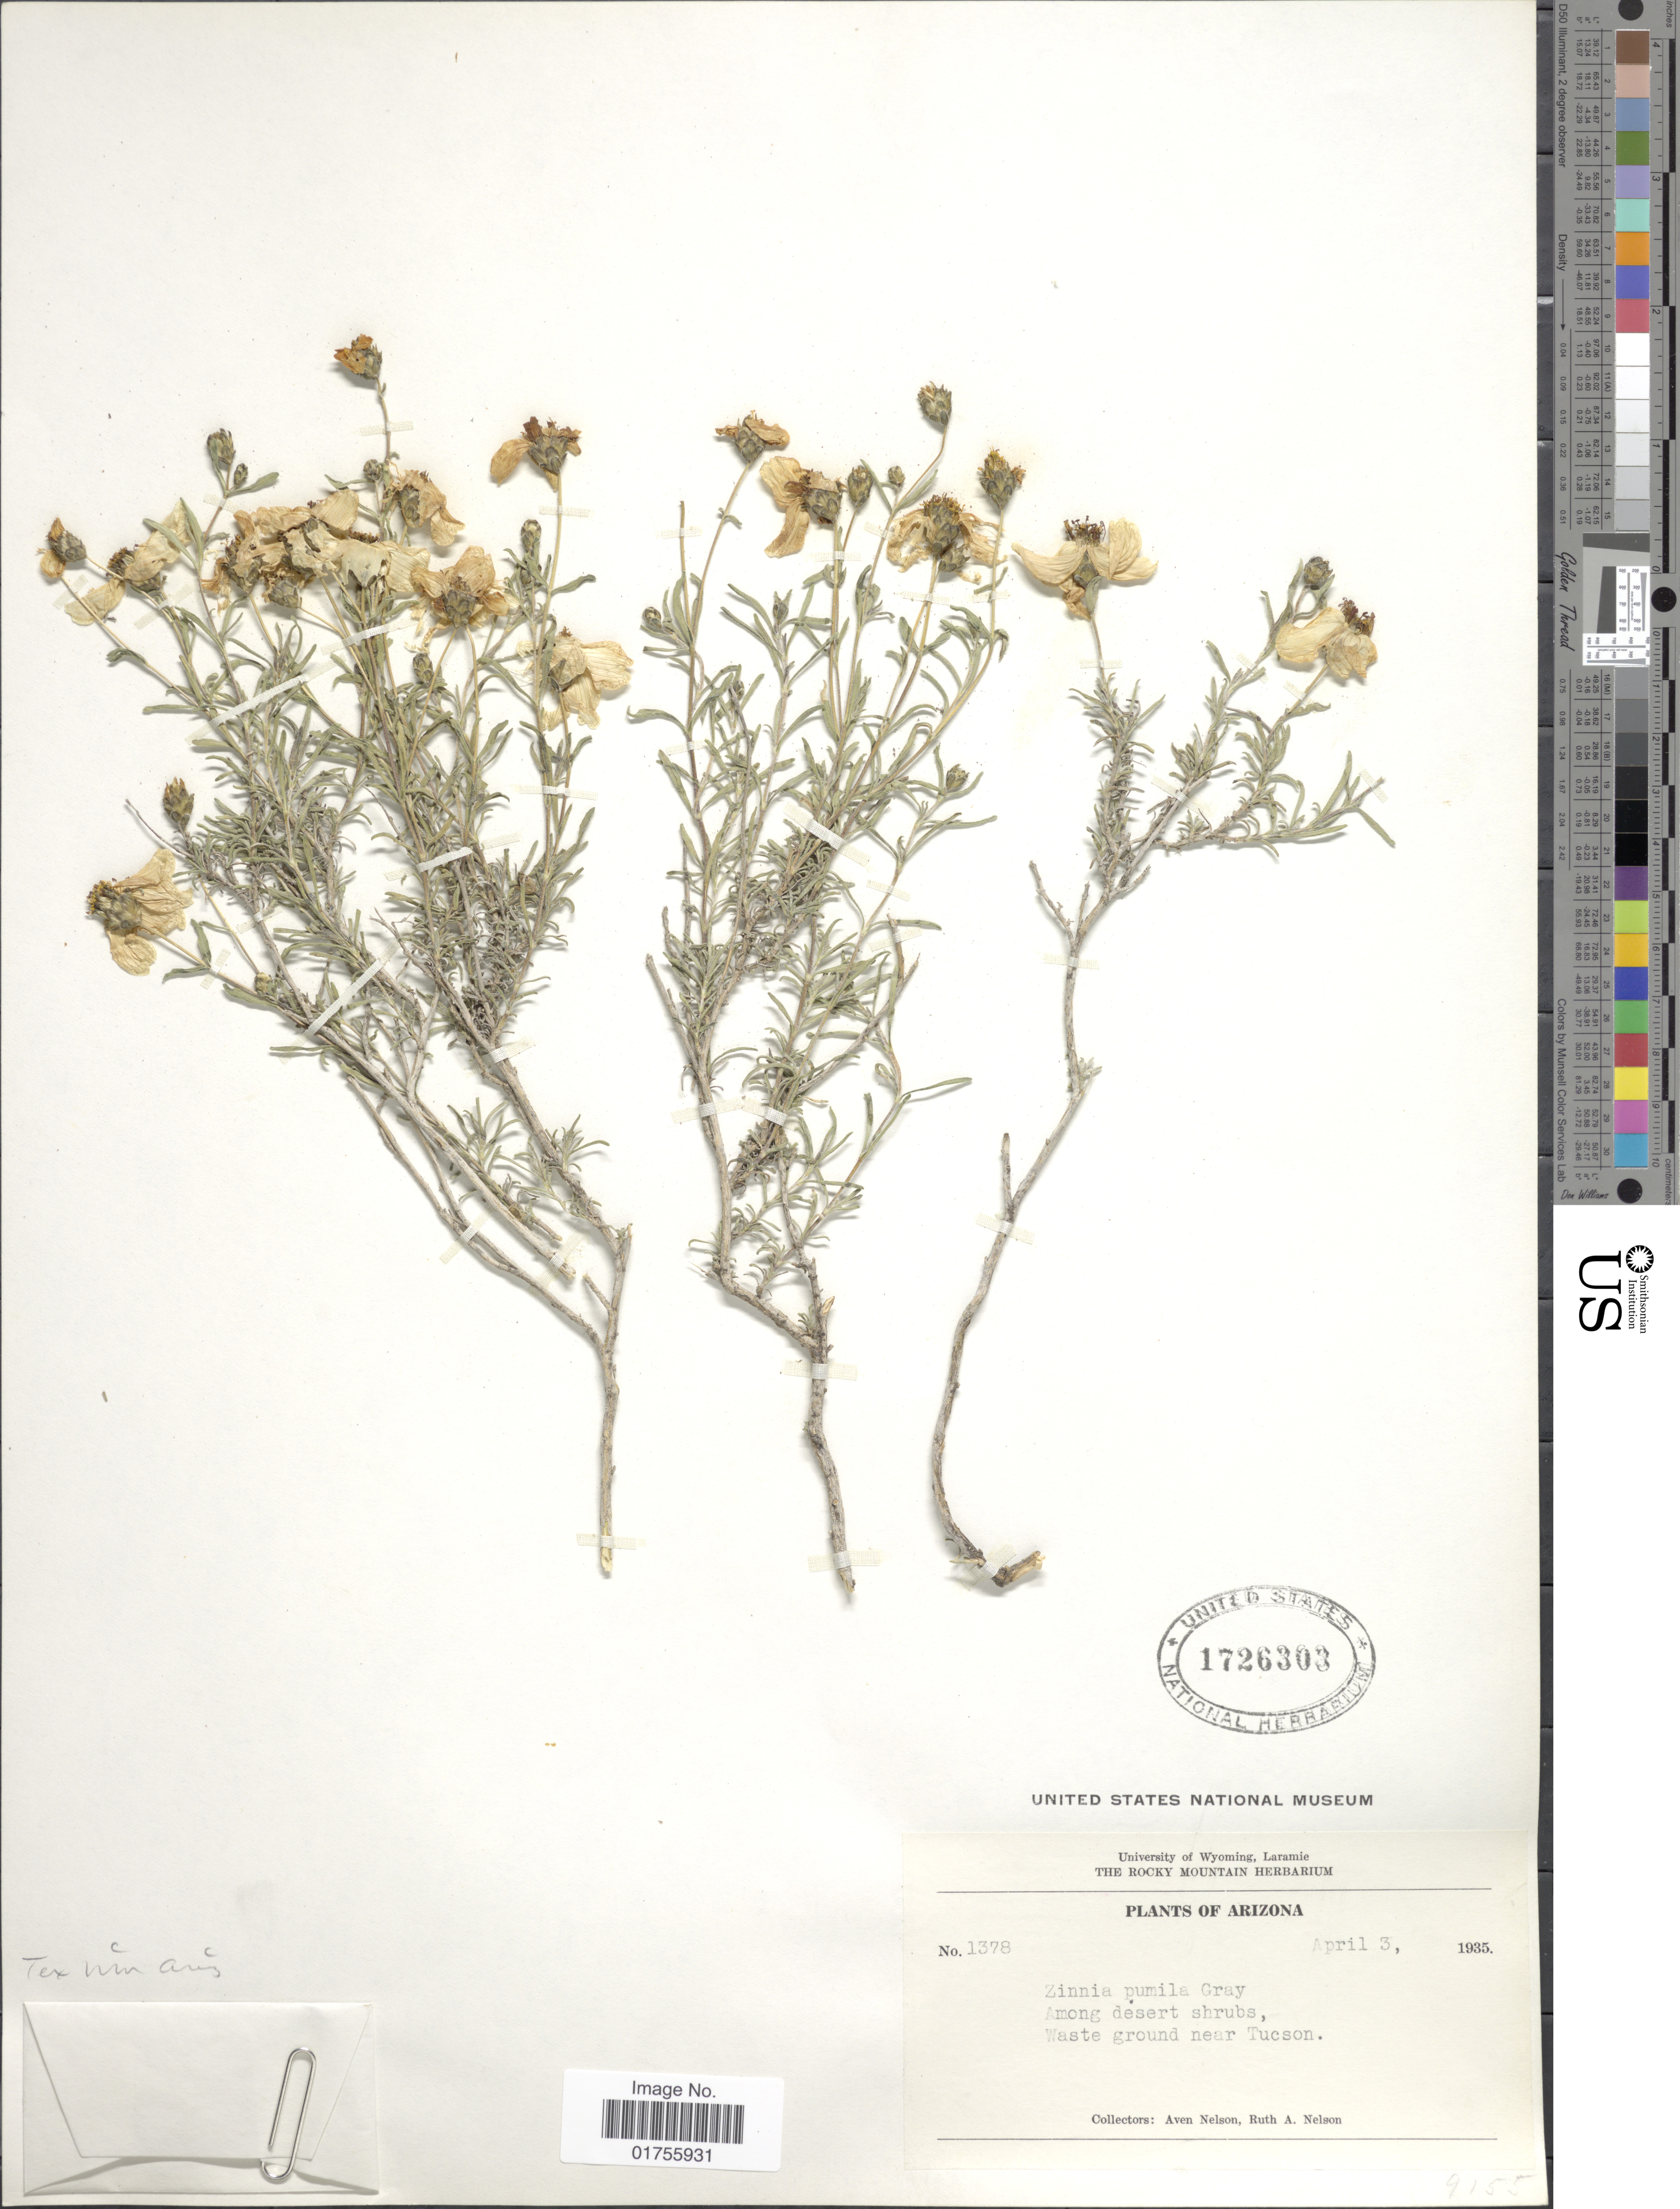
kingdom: Plantae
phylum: Tracheophyta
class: Magnoliopsida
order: Asterales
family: Asteraceae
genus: Zinnia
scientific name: Zinnia acerosa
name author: (DC.) A. Gray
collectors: A. Nelson & R. A. Nelson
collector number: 1378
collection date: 1935-04-03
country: United States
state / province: Arizona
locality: Among desert shrubs, Waste ground near Tucson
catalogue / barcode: US 1726303